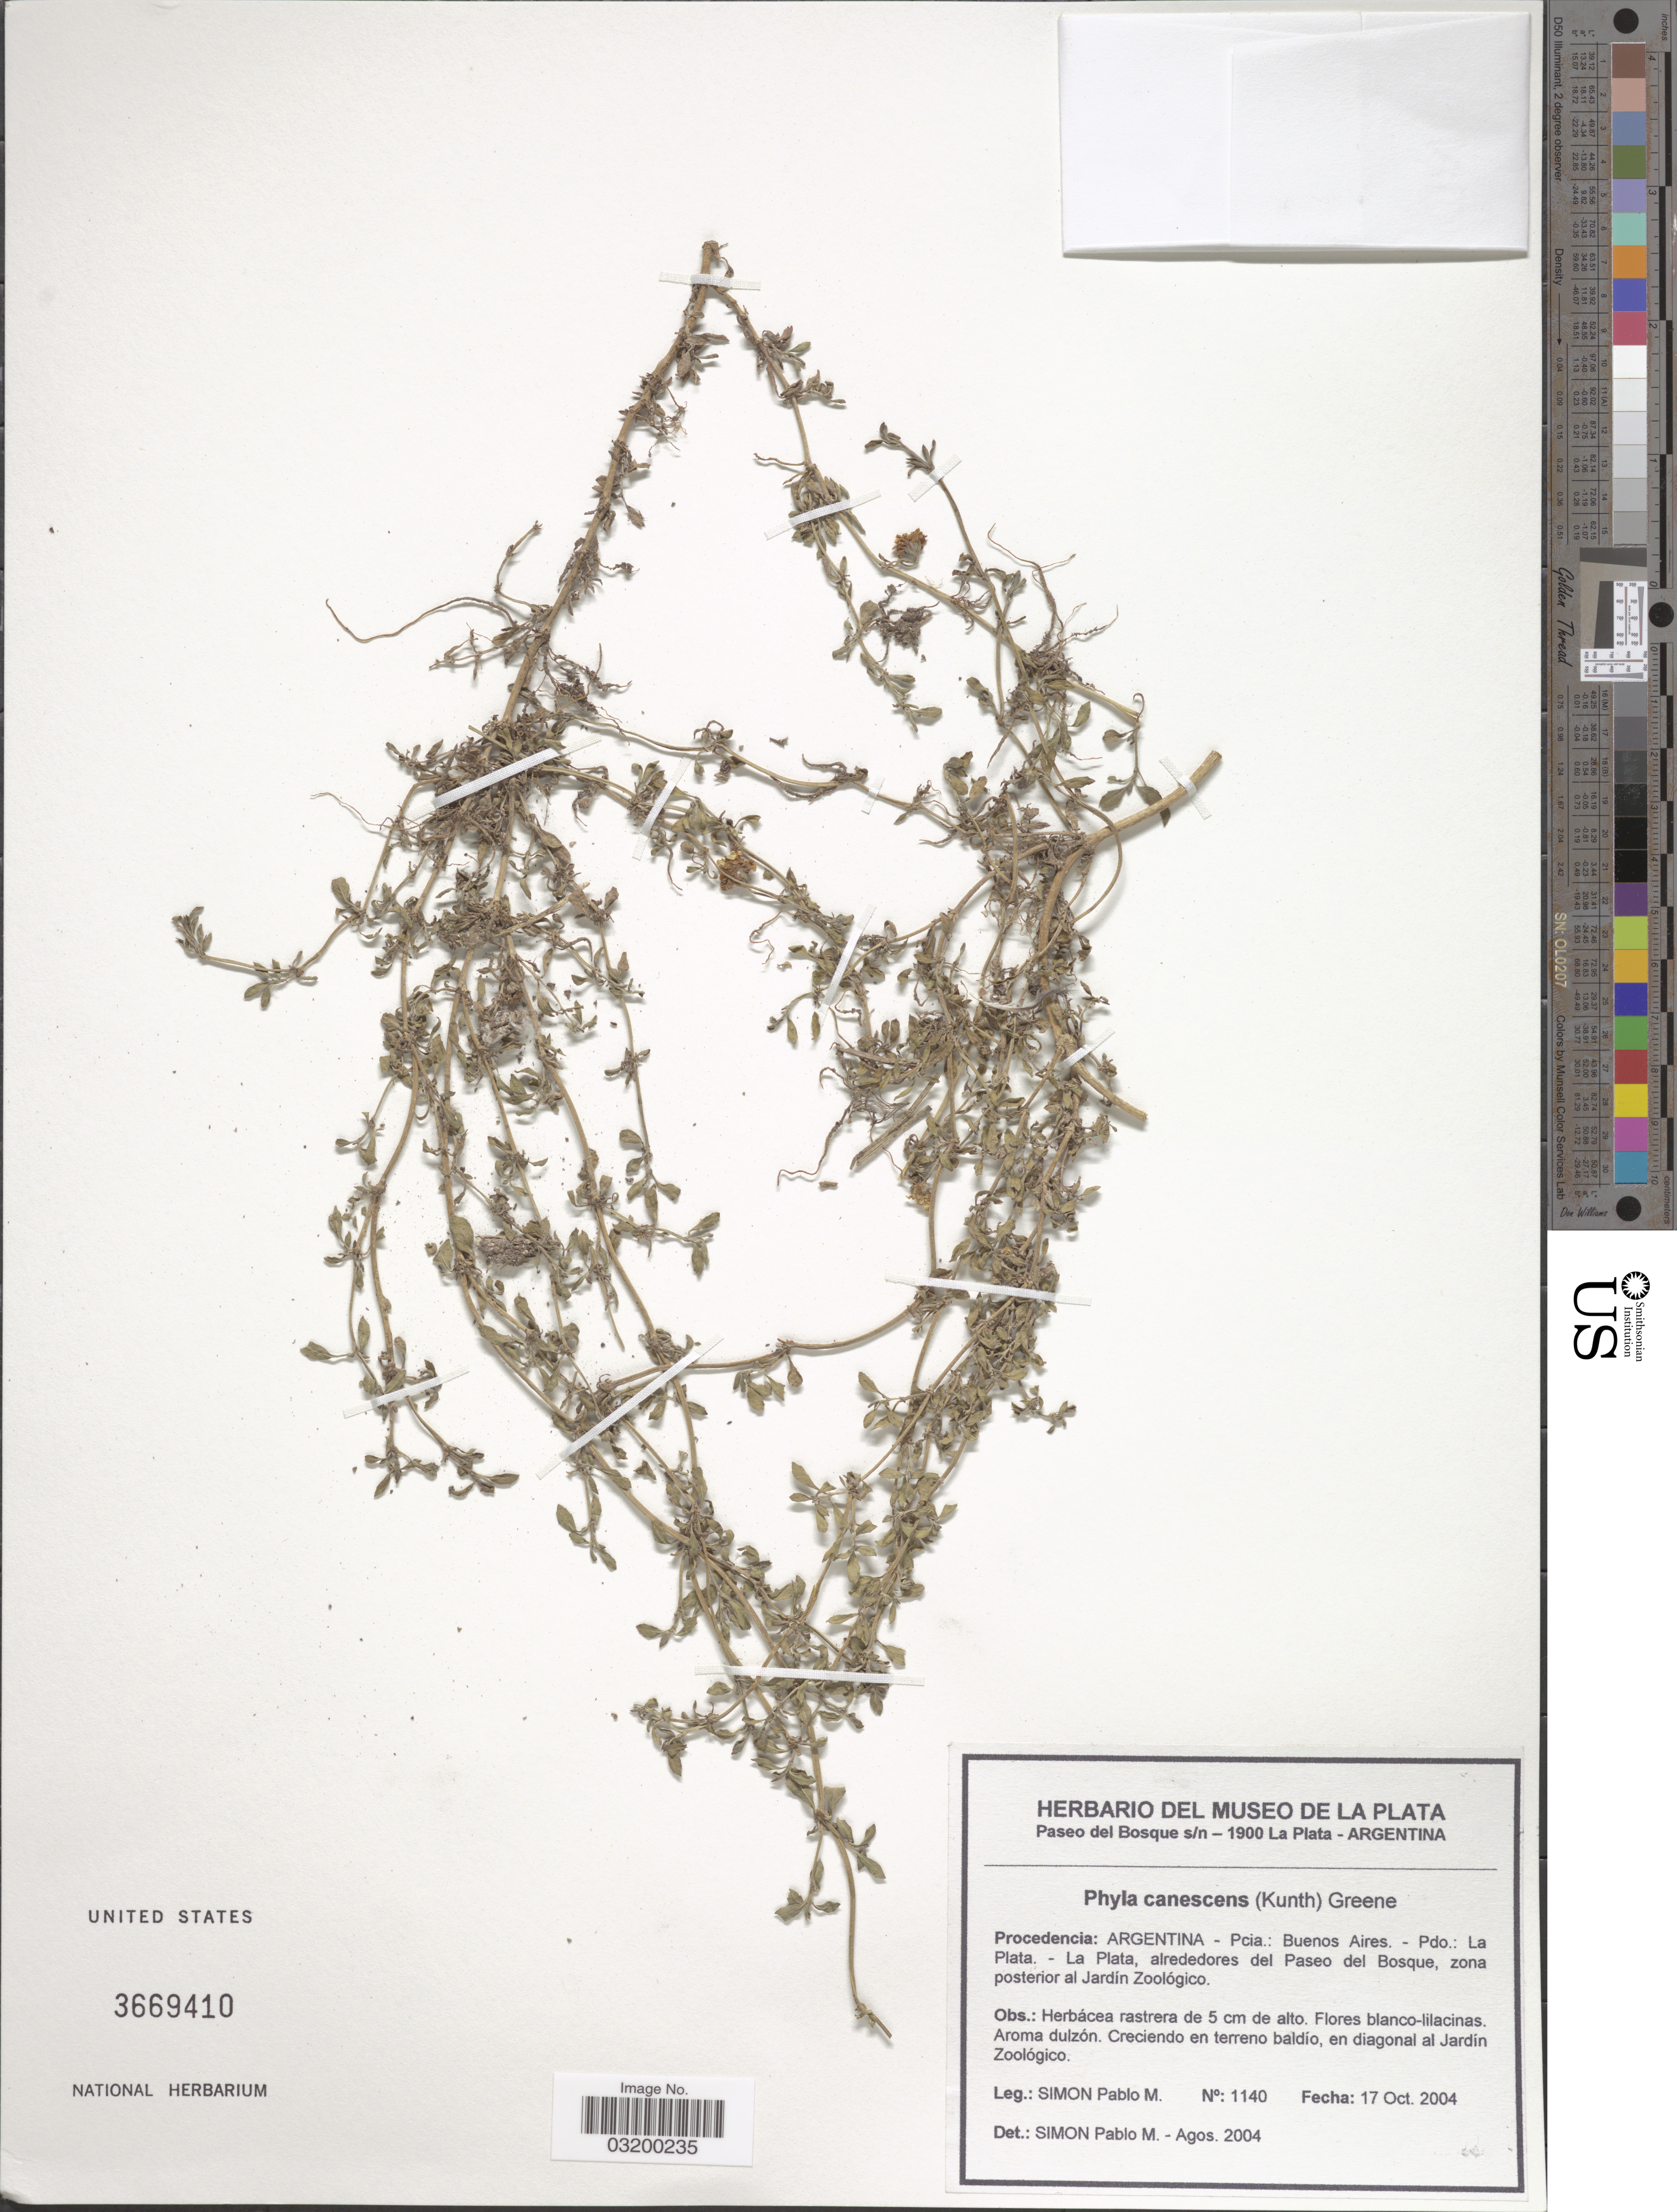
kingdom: Plantae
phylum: Tracheophyta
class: Magnoliopsida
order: Lamiales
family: Verbenaceae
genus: Phyla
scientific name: Phyla canescens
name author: (Kunth) S.W. Greene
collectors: S. Pablo M.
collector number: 1140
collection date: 2004-10-17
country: Argentina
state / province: Buenos Aires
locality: Pdo.: La Plata - La Plata, alrededores del Paseo del Bosque, zona posterior al Jardin Zoológico.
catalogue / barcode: US 3669410